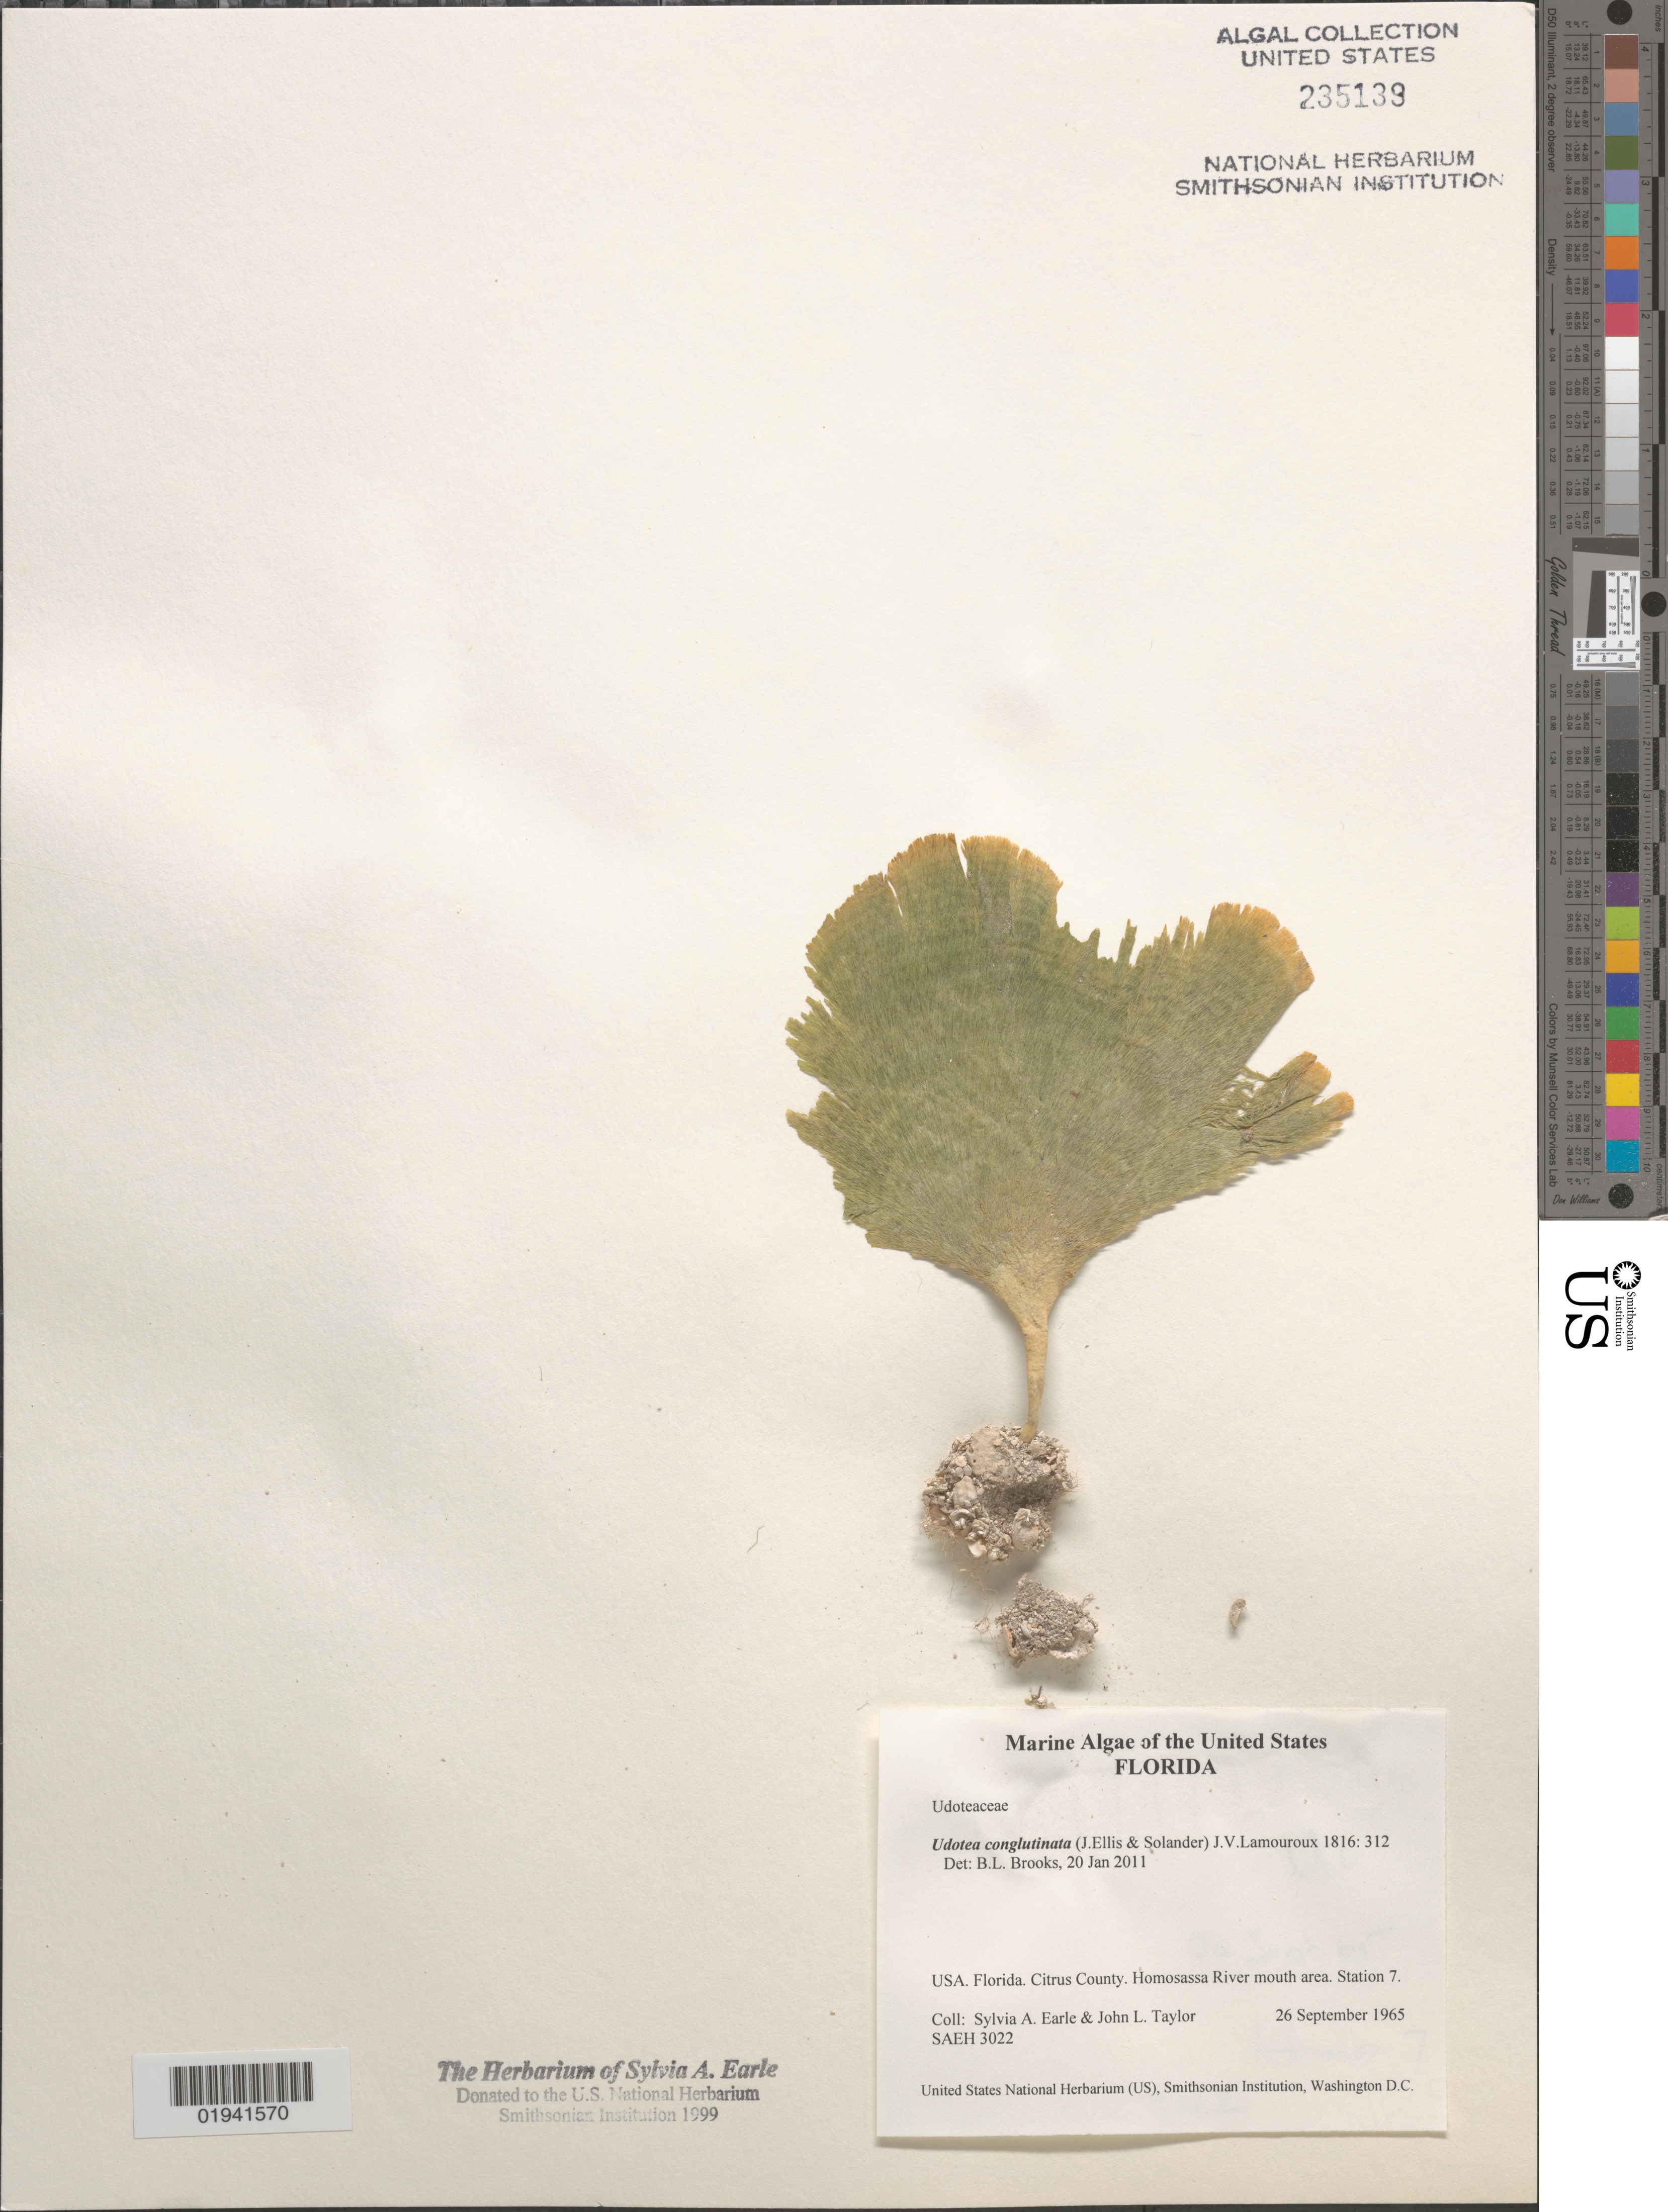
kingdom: Plantae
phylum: Chlorophyta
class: Ulvophyceae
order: Bryopsidales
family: Udoteaceae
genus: Udotea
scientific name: Udotea conglutinata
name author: (Ellis & Sol.) J.V.Lamouroux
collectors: S. A. Earle & J. L. Taylor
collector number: SAEH3022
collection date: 1965-09-26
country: United States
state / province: Florida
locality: Citrus County. Homosassa River mouth area. Station 7.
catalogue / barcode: US 235139